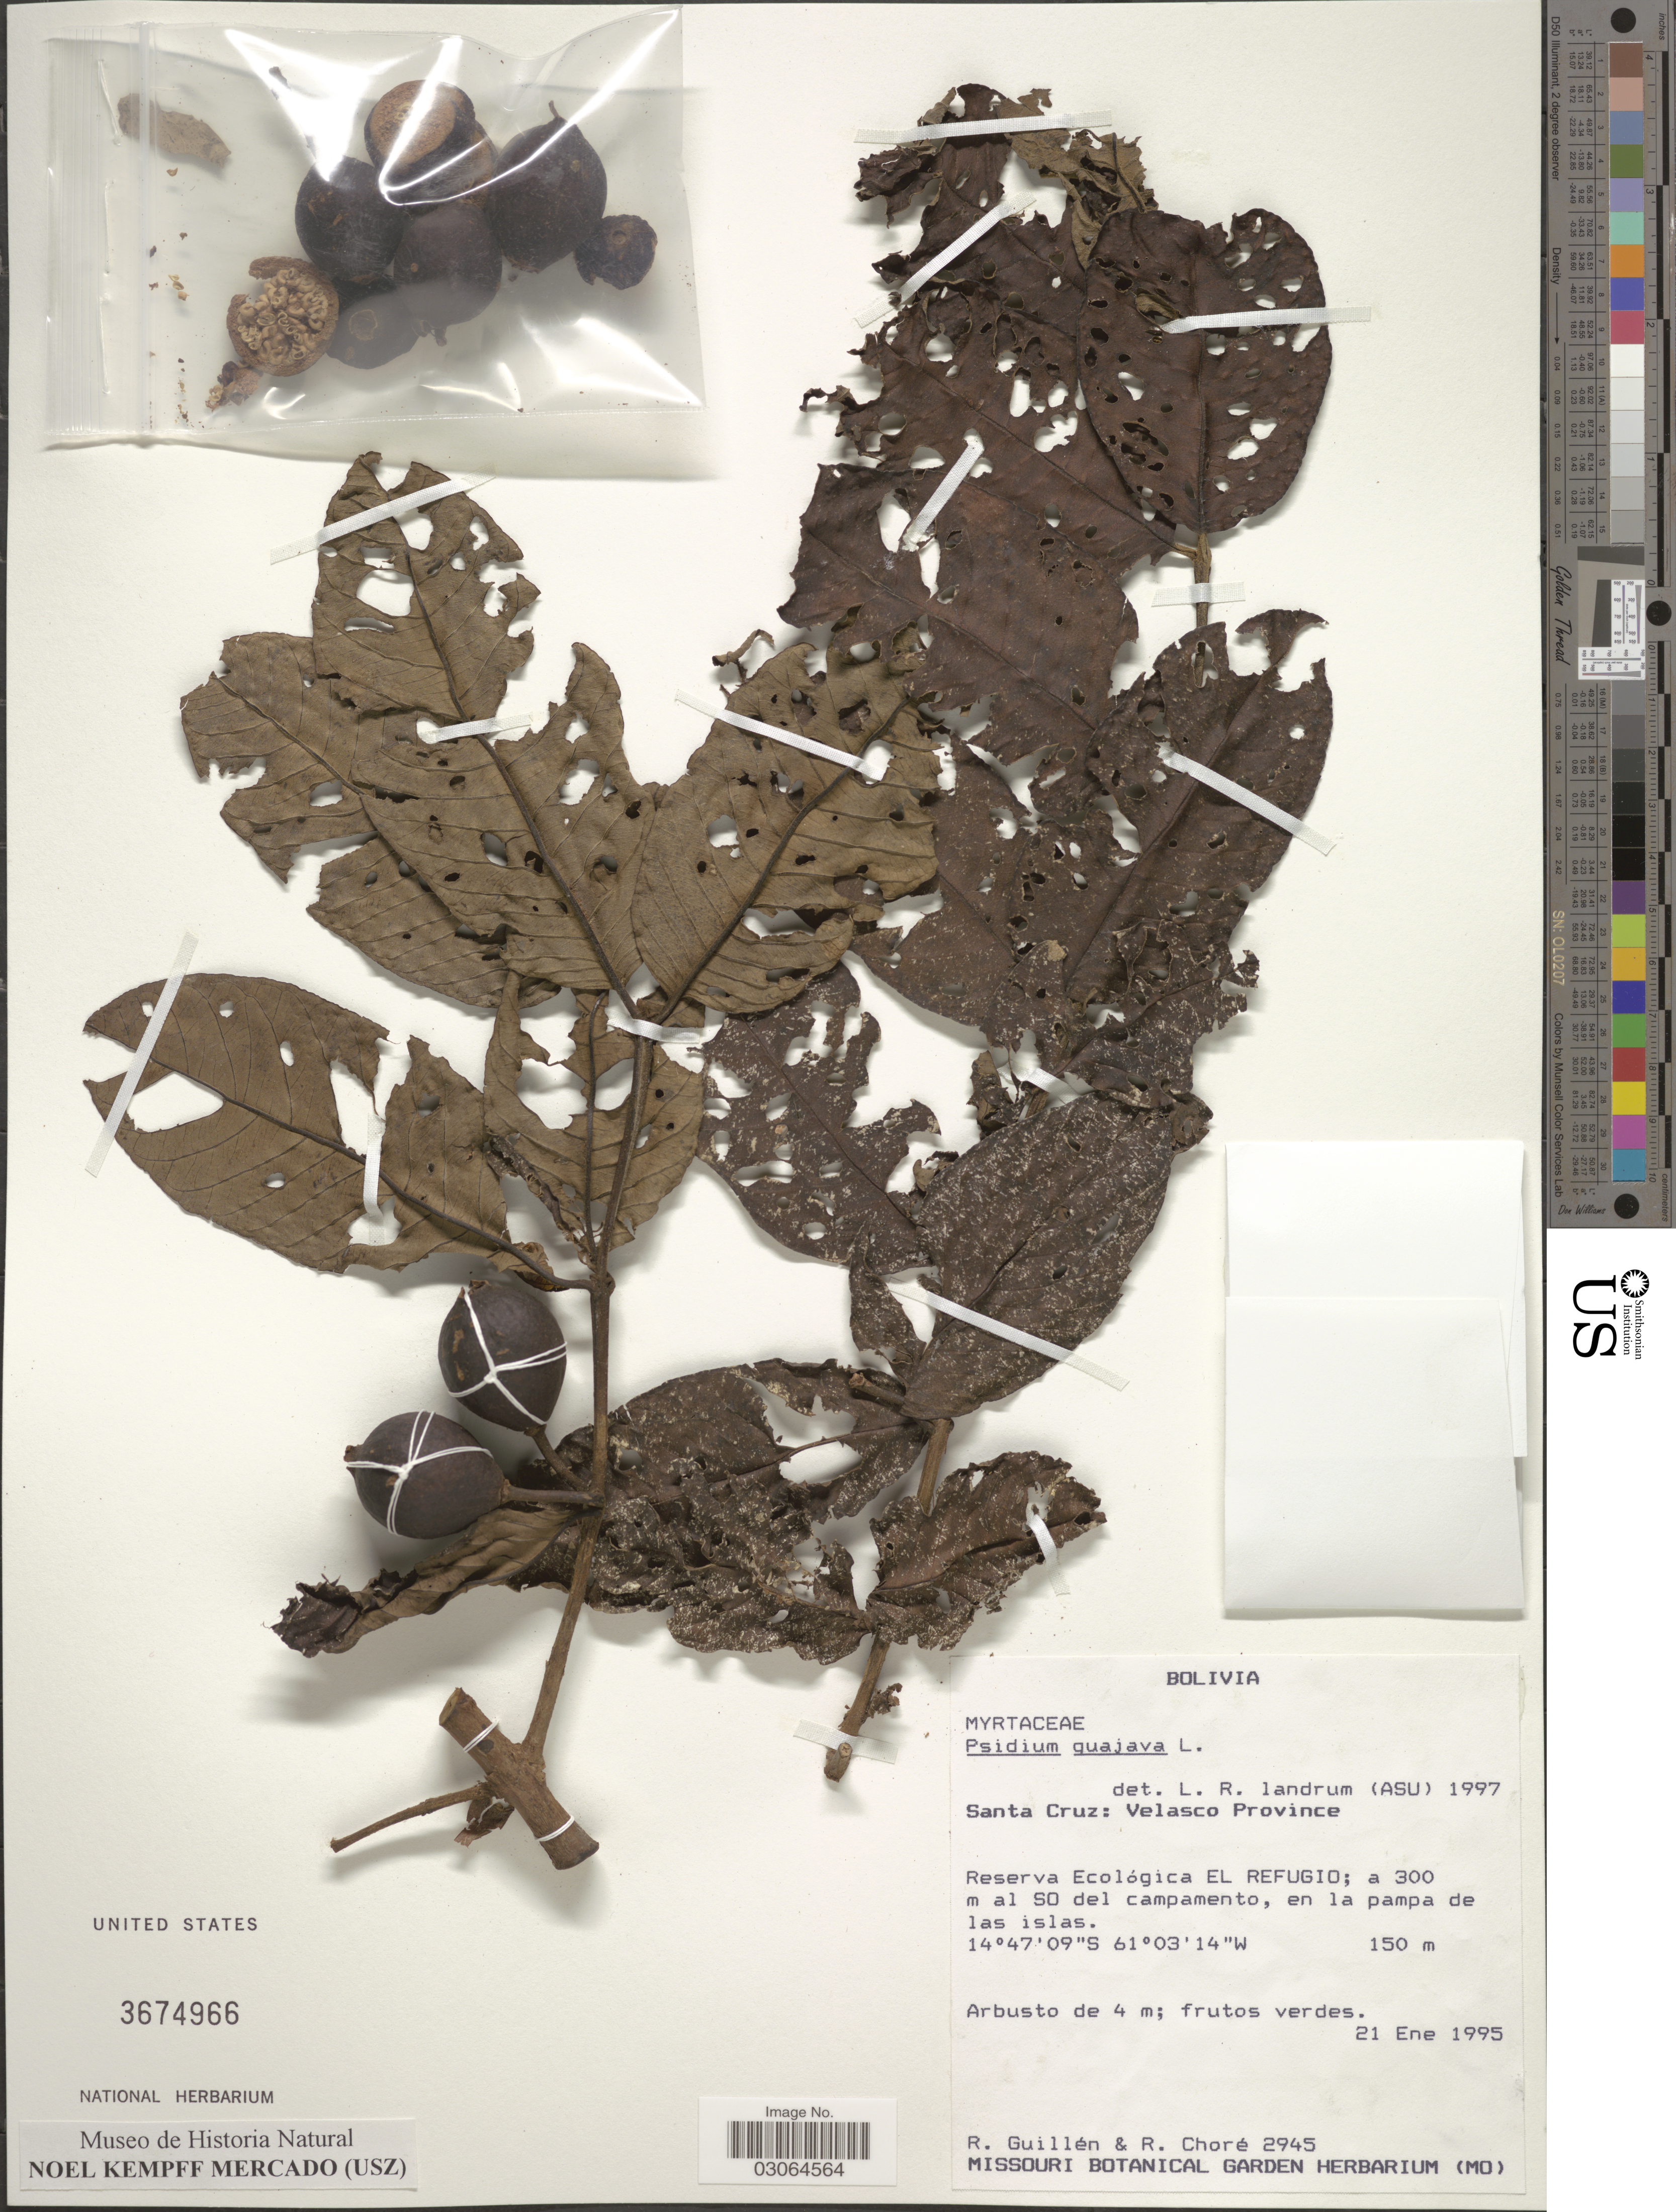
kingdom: Plantae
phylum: Tracheophyta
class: Magnoliopsida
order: Myrtales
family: Myrtaceae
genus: Psidium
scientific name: Psidium guajava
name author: L.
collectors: R. Guillen & R. Choré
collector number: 2945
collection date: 1995-01-21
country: Bolivia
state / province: Santa Cruz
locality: Velasco Province, Reserva Ecológica El Refugio; a 300 m al SO del campamento, en la pampa de las islas.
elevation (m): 150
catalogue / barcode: US 3674966